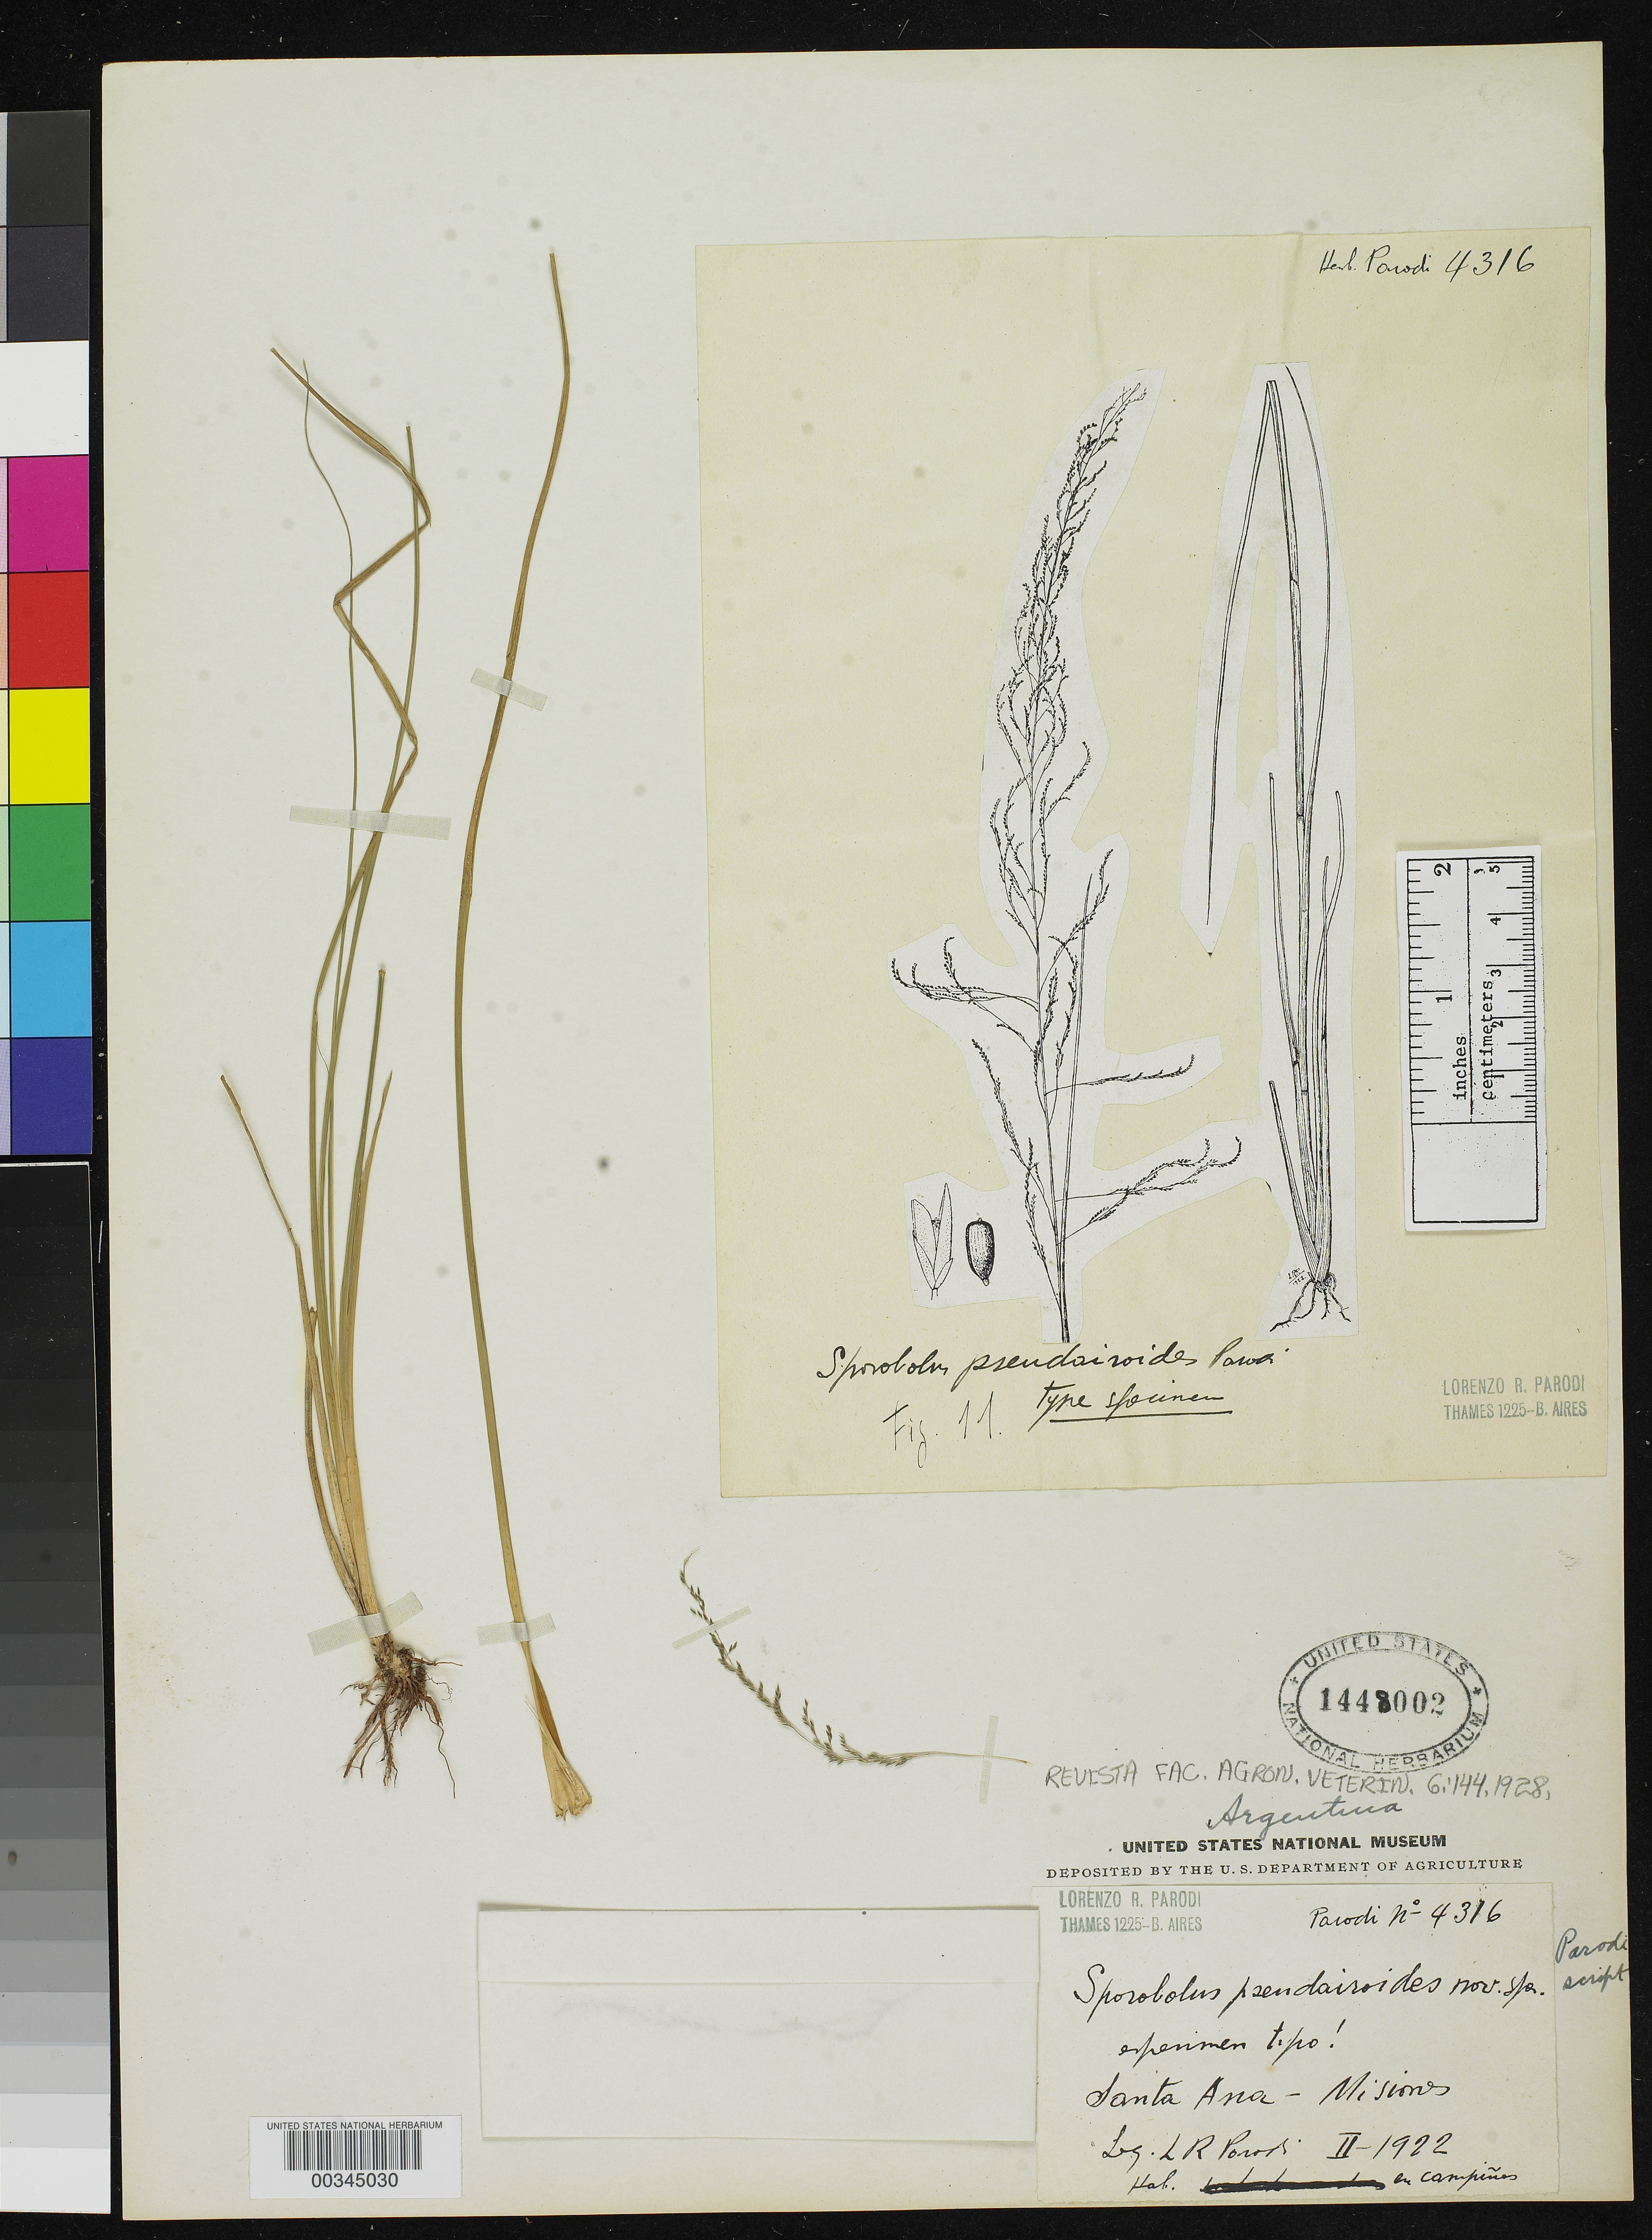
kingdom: Plantae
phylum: Tracheophyta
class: Liliopsida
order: Poales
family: Poaceae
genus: Sporobolus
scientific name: Sporobolus pseudairoides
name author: Parodi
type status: Isotype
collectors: L. R. Parodi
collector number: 4316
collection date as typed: Feb 1922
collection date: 1922-02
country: Argentina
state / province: Misiones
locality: Santa Ana.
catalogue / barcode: US 1448002